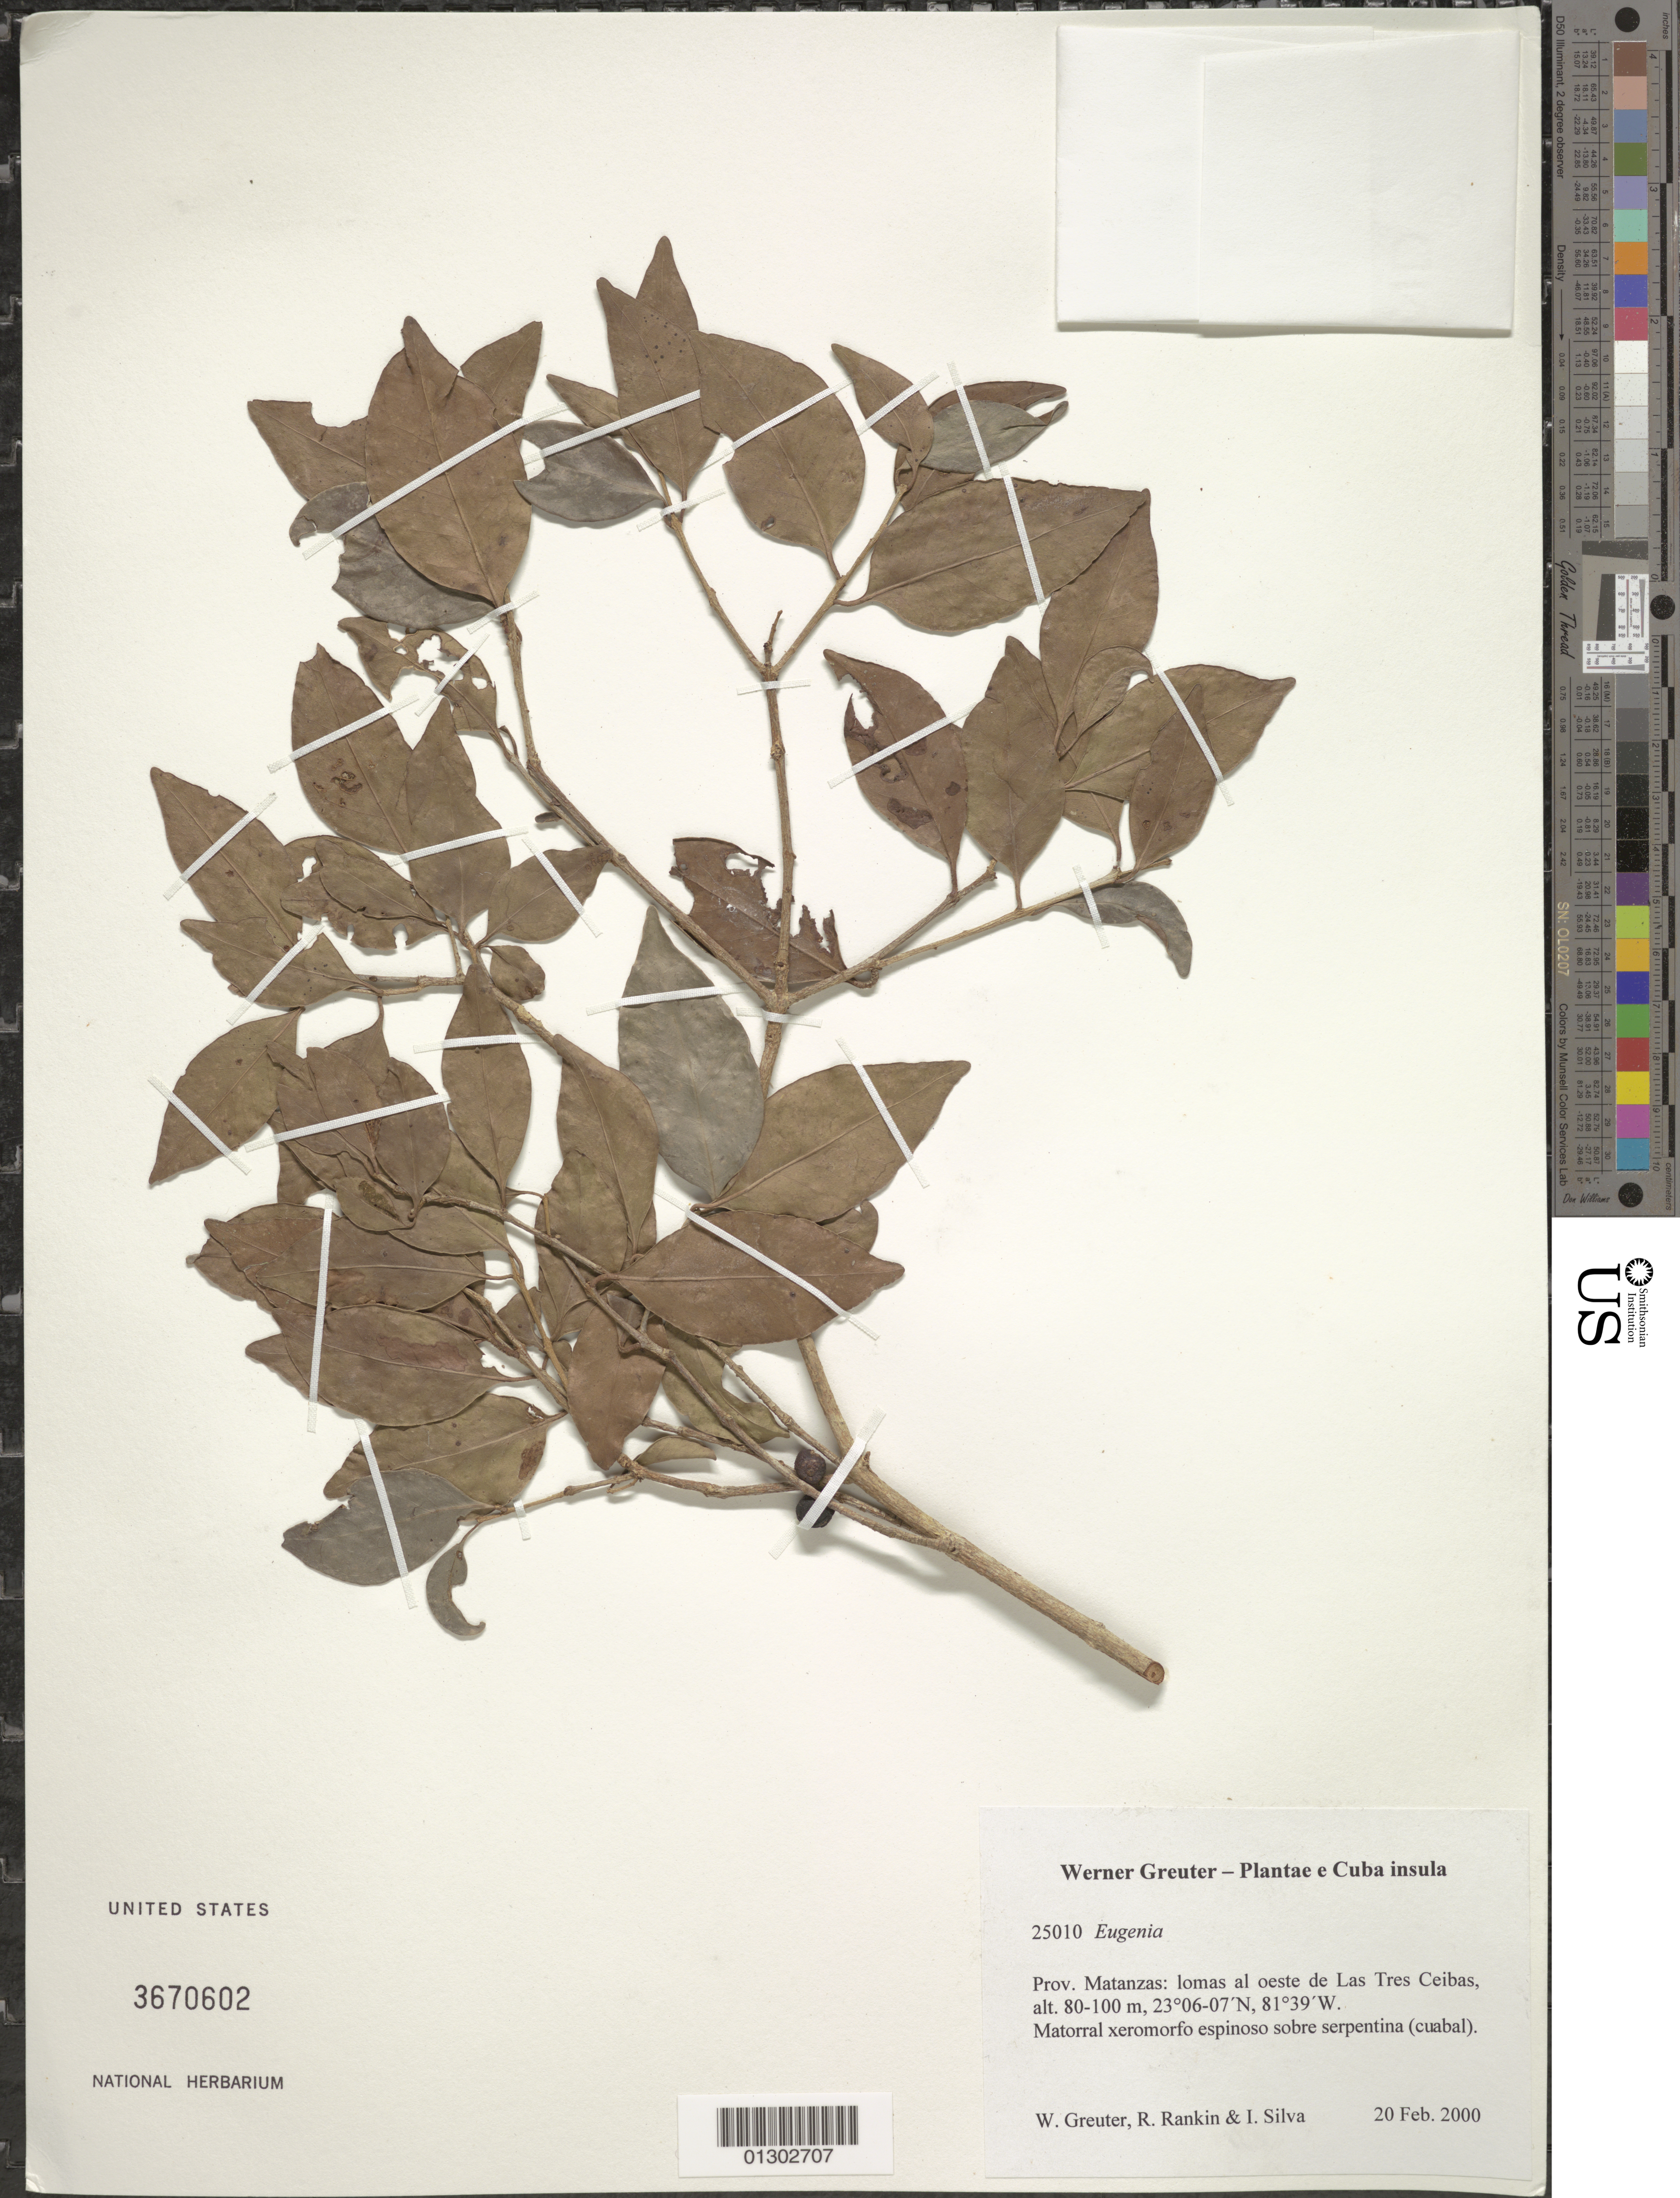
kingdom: Plantae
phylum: Tracheophyta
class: Magnoliopsida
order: Myrtales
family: Myrtaceae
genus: Eugenia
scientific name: Eugenia sp.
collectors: W. R. Greuter, R. Rankin Rodriguez & I. Silva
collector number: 25010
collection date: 2000-02-20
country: Cuba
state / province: Matanzas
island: Cuba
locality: Las Tres Ceibas, lomas al oeste.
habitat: Matorral xeromorfo espinoso sobre serpentina (cuabal).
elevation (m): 80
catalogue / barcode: US 3670602